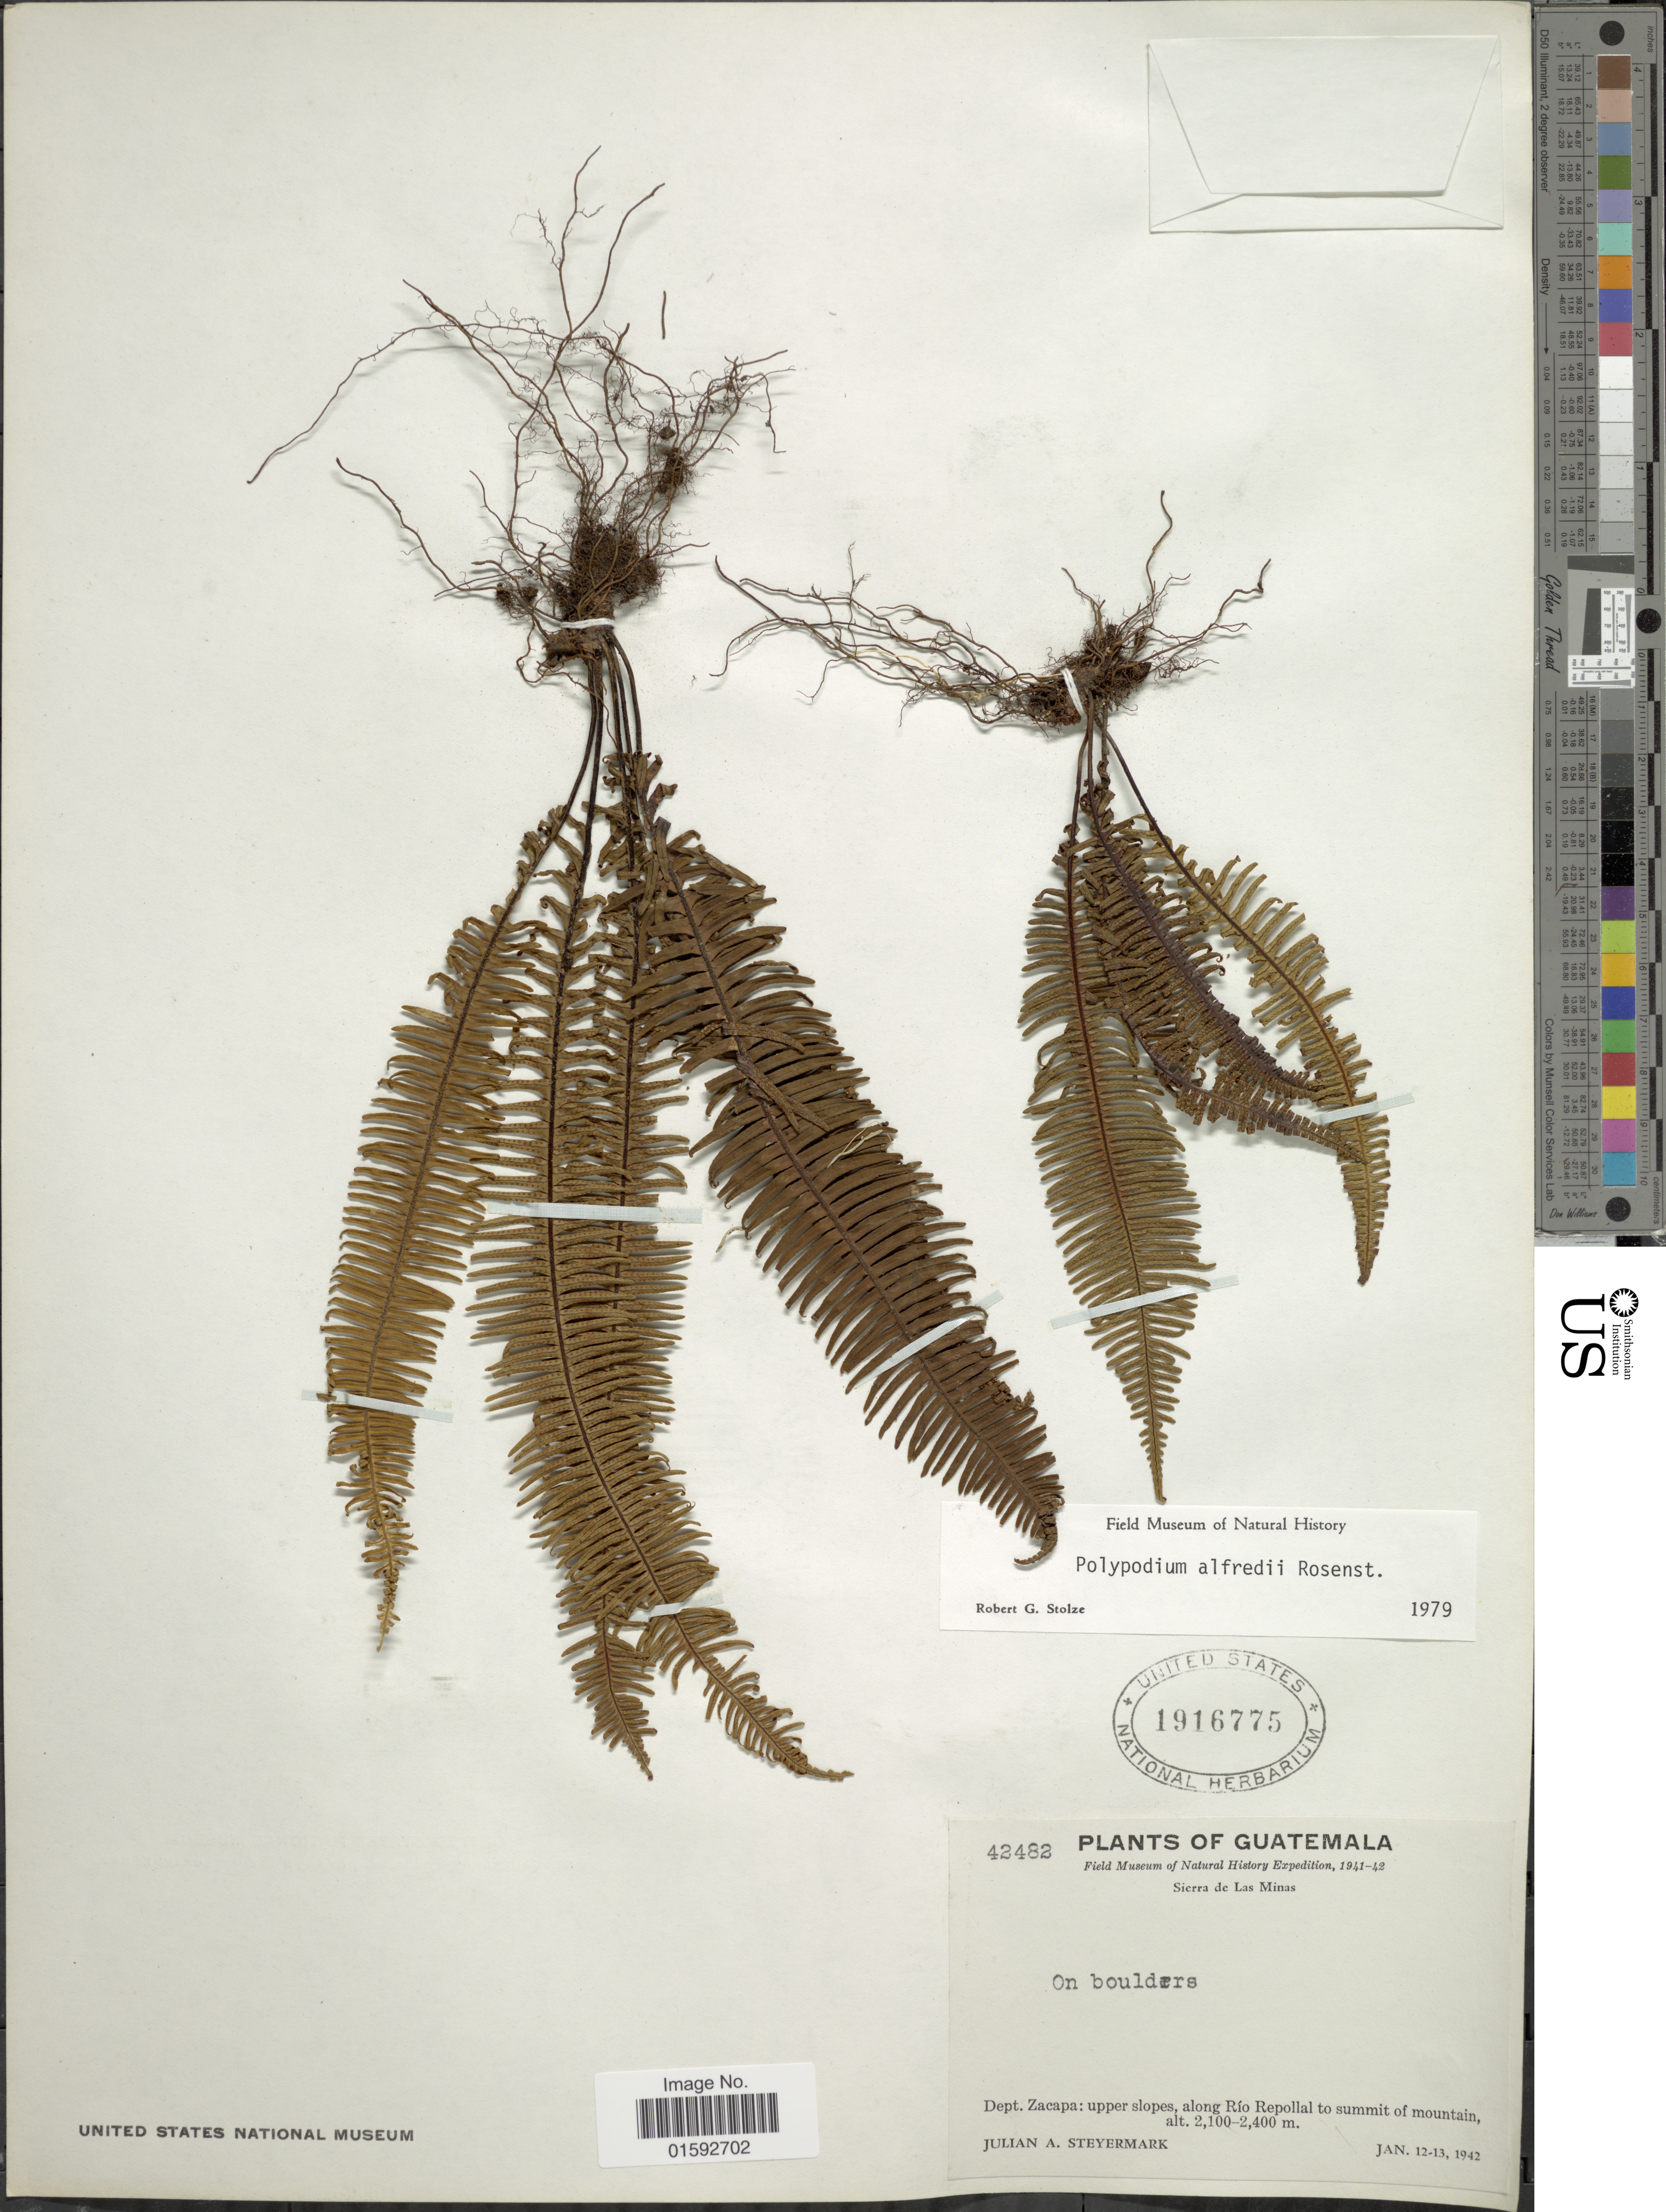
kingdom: Plantae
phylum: Tracheophyta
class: Polypodiopsida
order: Polypodiales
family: Polypodiaceae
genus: Pecluma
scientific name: Pecluma alfredii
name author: (Rosenst.) M.G. Price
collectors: J. Steyermark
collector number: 42482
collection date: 1942-01-12/1942-01-13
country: Guatemala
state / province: Zacapa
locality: Sierra de Las Minas, Upper slopes, along Río Repollal to summit of mountain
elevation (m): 2100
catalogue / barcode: US 1916775